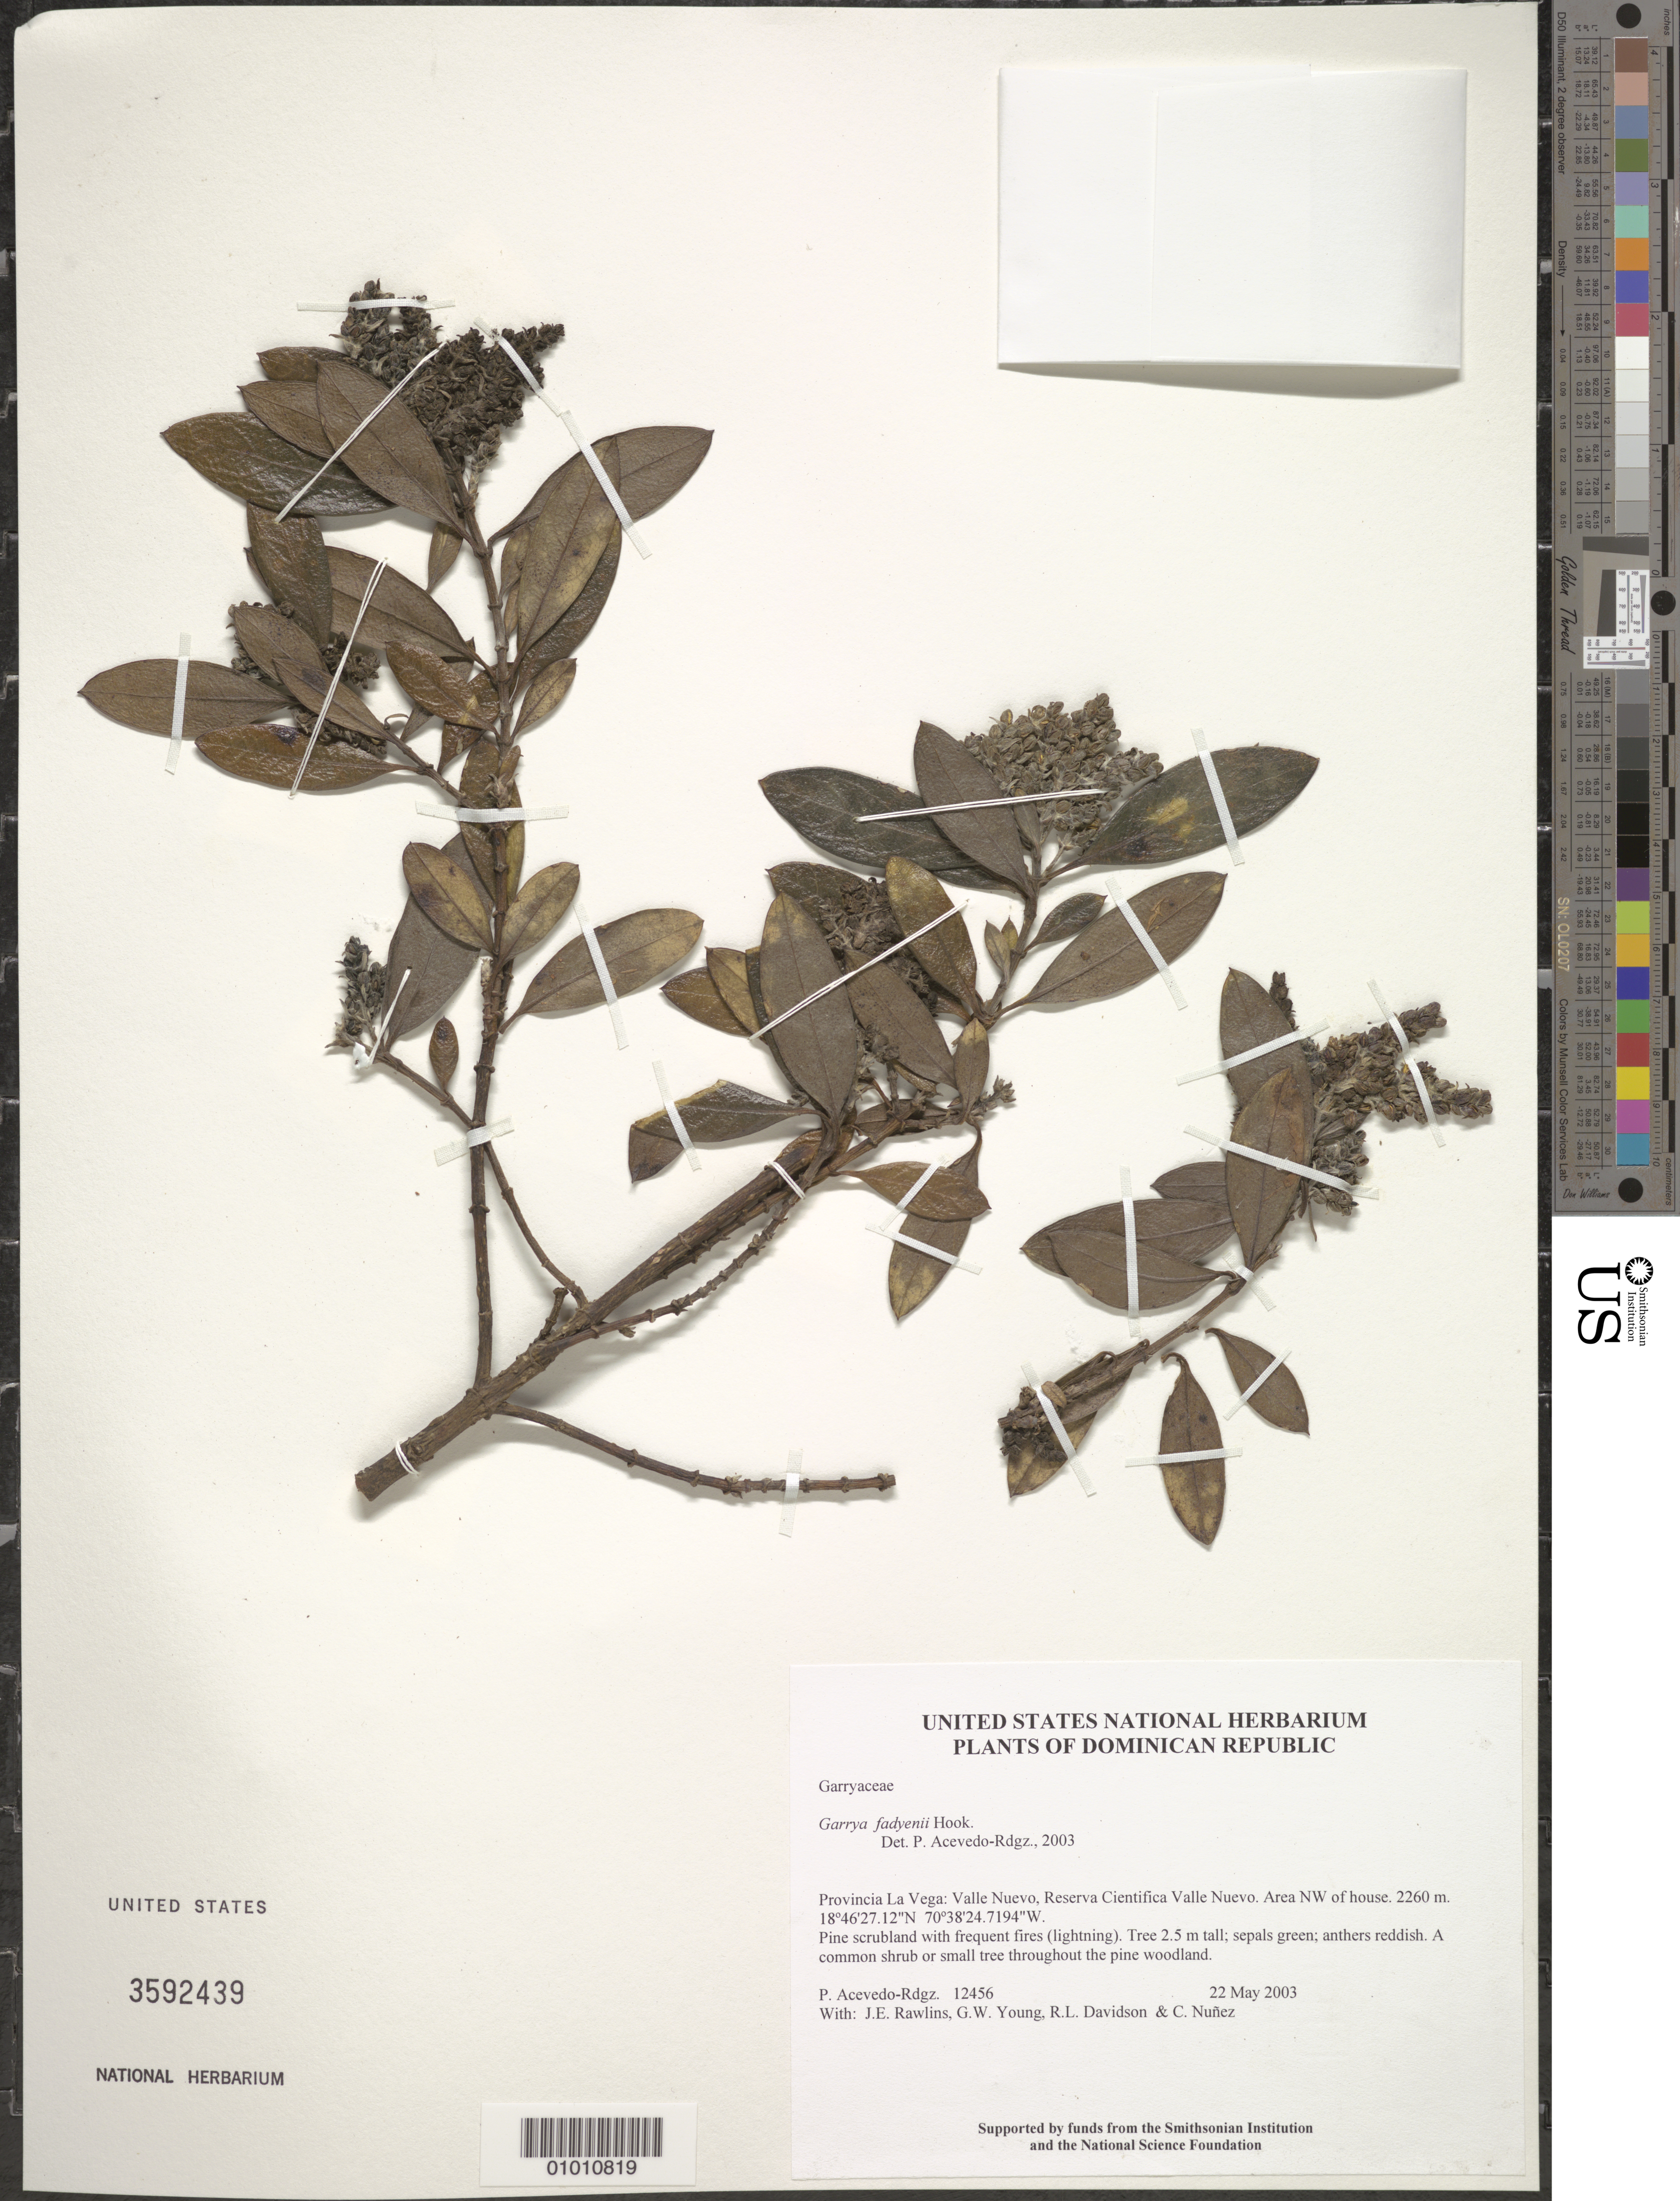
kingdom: Plantae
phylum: Tracheophyta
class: Magnoliopsida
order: Garryales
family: Garryaceae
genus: Garrya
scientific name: Garrya fadyenii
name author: Hook.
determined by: Acevedo-Rodríguez, P., (BOT), Smithsonian Institution - National Museum of Natural History (UNITED STATES)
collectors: P. Acevedo-Rodr., J. Rawlins, G. Young, R. Davidson & C. Nunez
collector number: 12456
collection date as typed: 22 May 2003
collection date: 2003-05-22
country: Dominican Republic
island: Hispaniola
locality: Provincia La Vega: Valle Nuevo, Reserva Cientifica Valle Nuevo. Area NW of house.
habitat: Pine scrubland with frequent fires (lightning).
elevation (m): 2260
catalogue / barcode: US 3592439